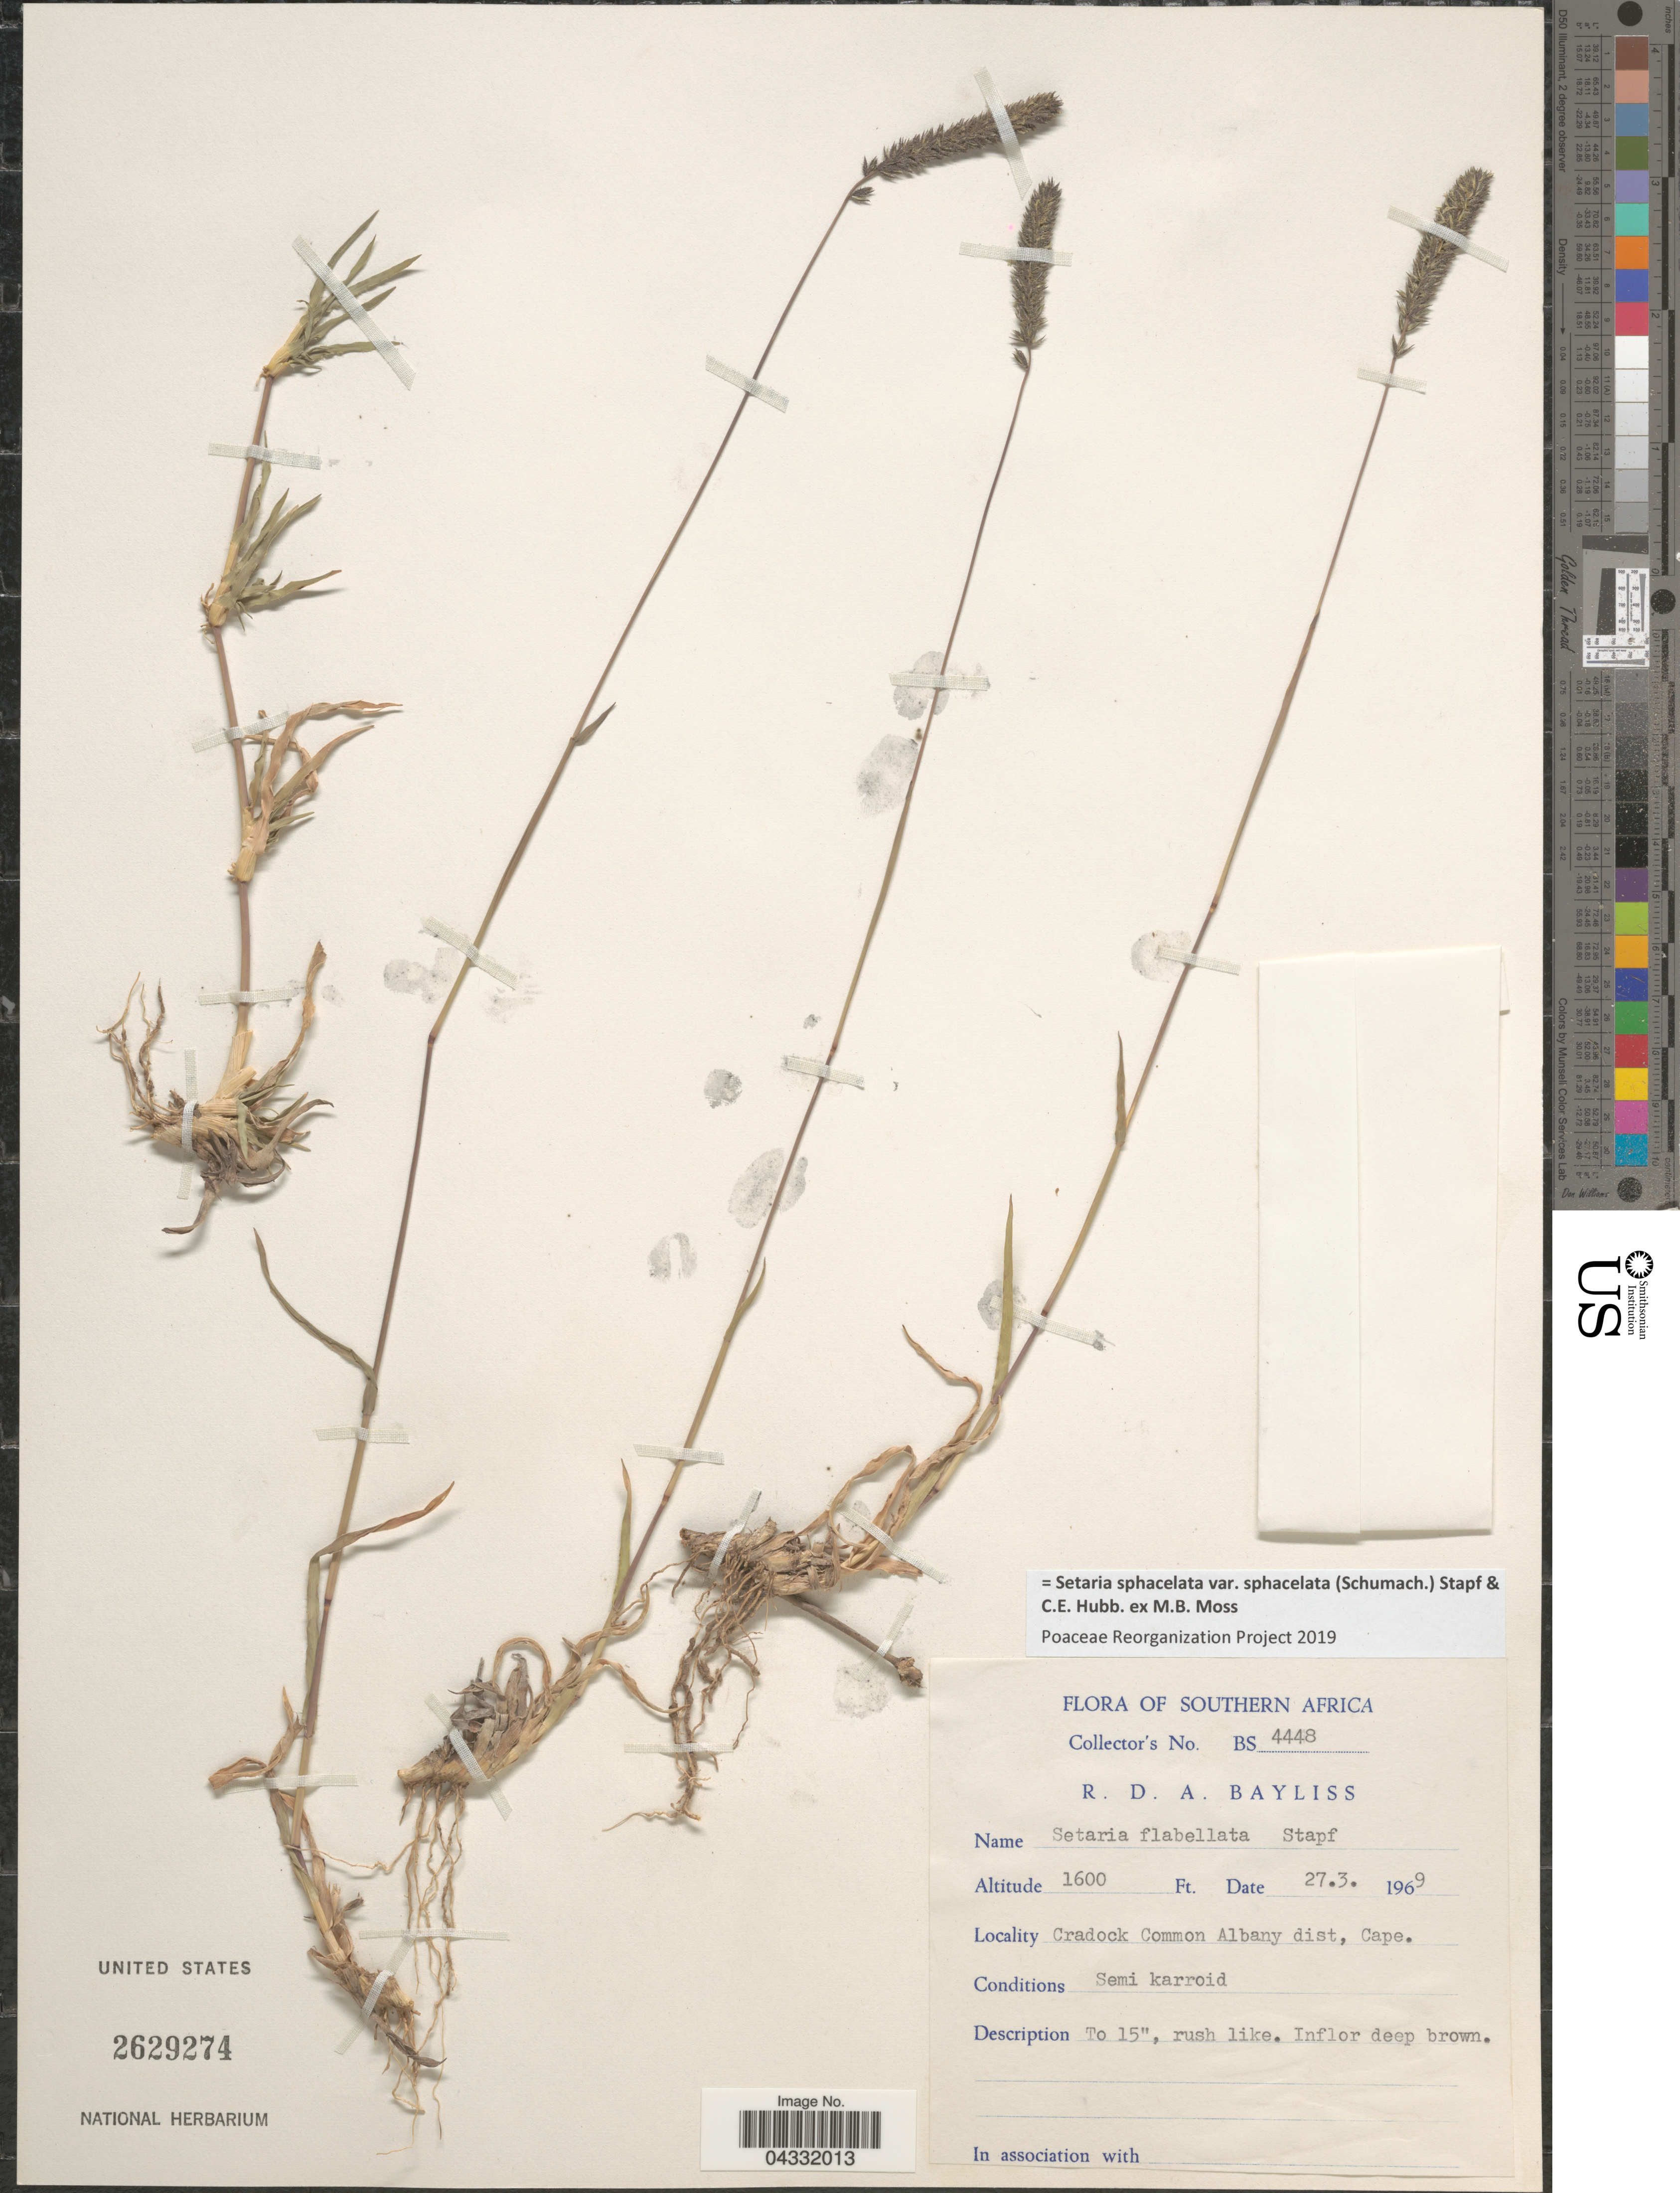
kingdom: Plantae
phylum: Tracheophyta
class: Liliopsida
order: Poales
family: Poaceae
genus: Setaria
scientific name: Setaria sphacelata var. sphacelata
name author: (Schumach.) Stapf & C. E. Hubb. ex M.B. Moss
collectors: R. Bayliss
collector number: BS4448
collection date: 1969-03-27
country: South Africa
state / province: Eastern Cape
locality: Southern Africa. Cradock Common Albany dist, Cape.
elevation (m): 488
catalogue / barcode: US 2629274